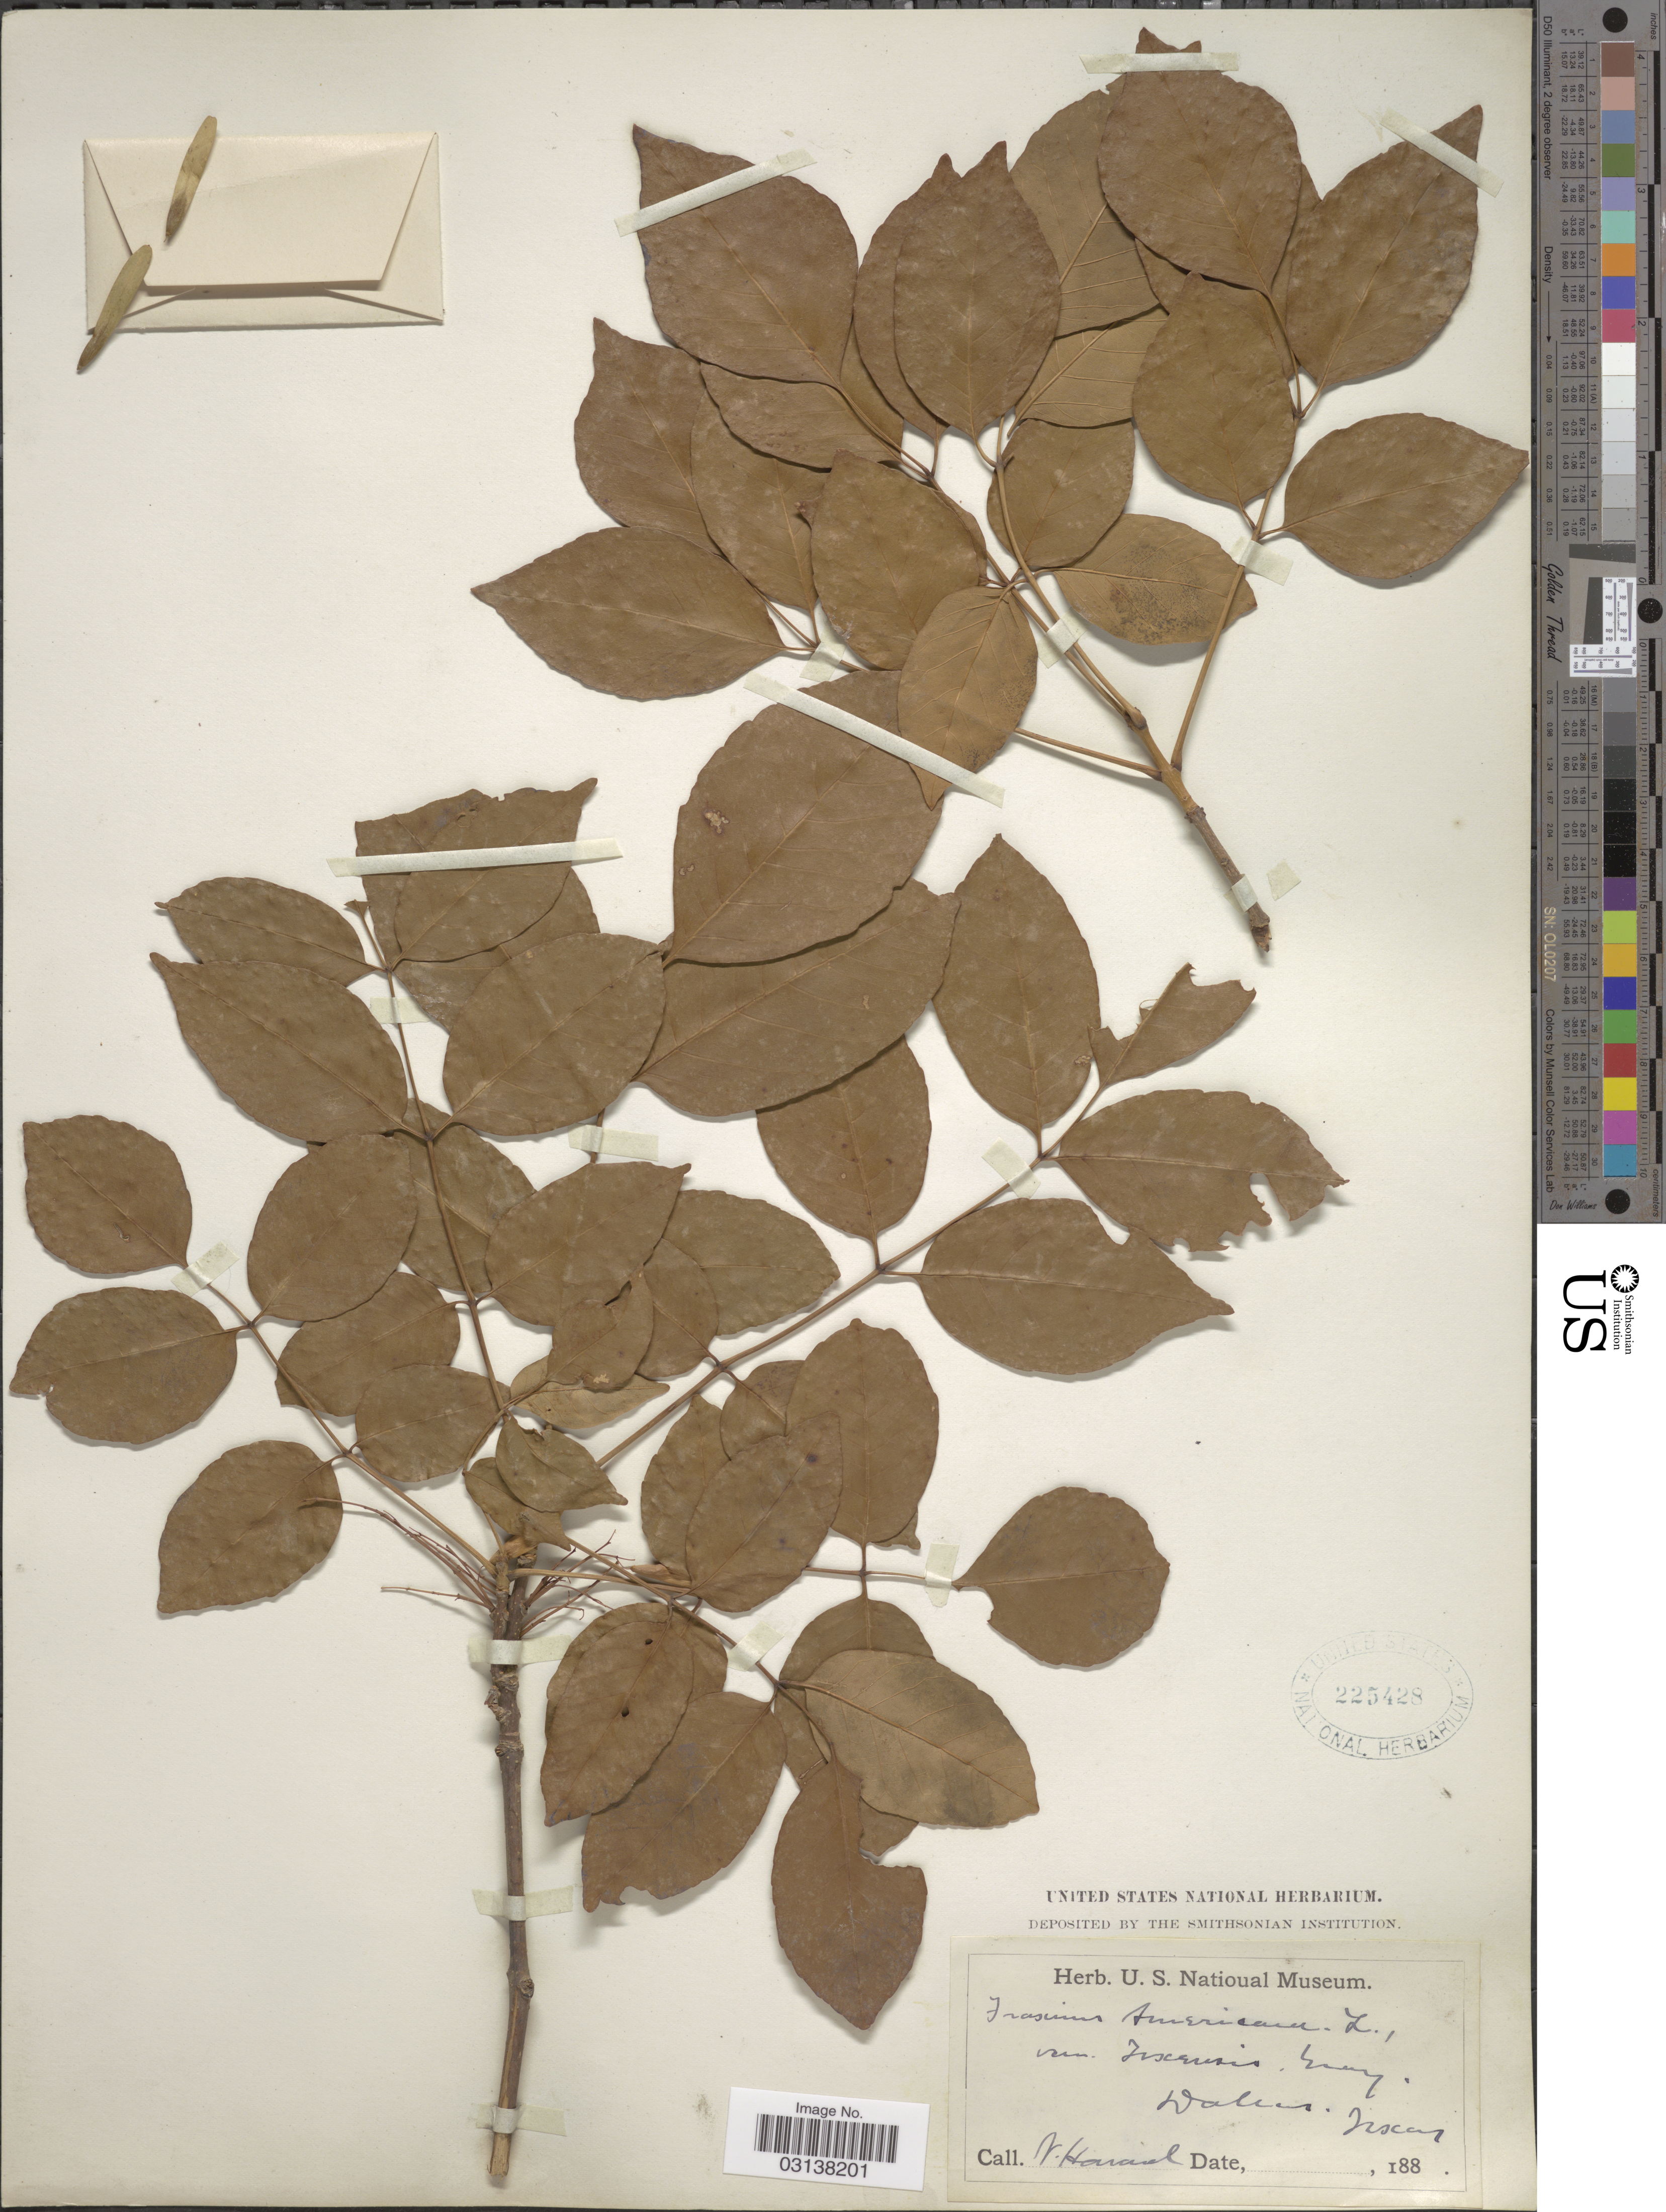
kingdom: Plantae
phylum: Tracheophyta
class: Magnoliopsida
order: Lamiales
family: Oleaceae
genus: Fraxinus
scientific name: Fraxinus albicans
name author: Buckley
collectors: V. Havard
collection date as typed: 188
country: United States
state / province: Texas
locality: Dallas.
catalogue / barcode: US 225428